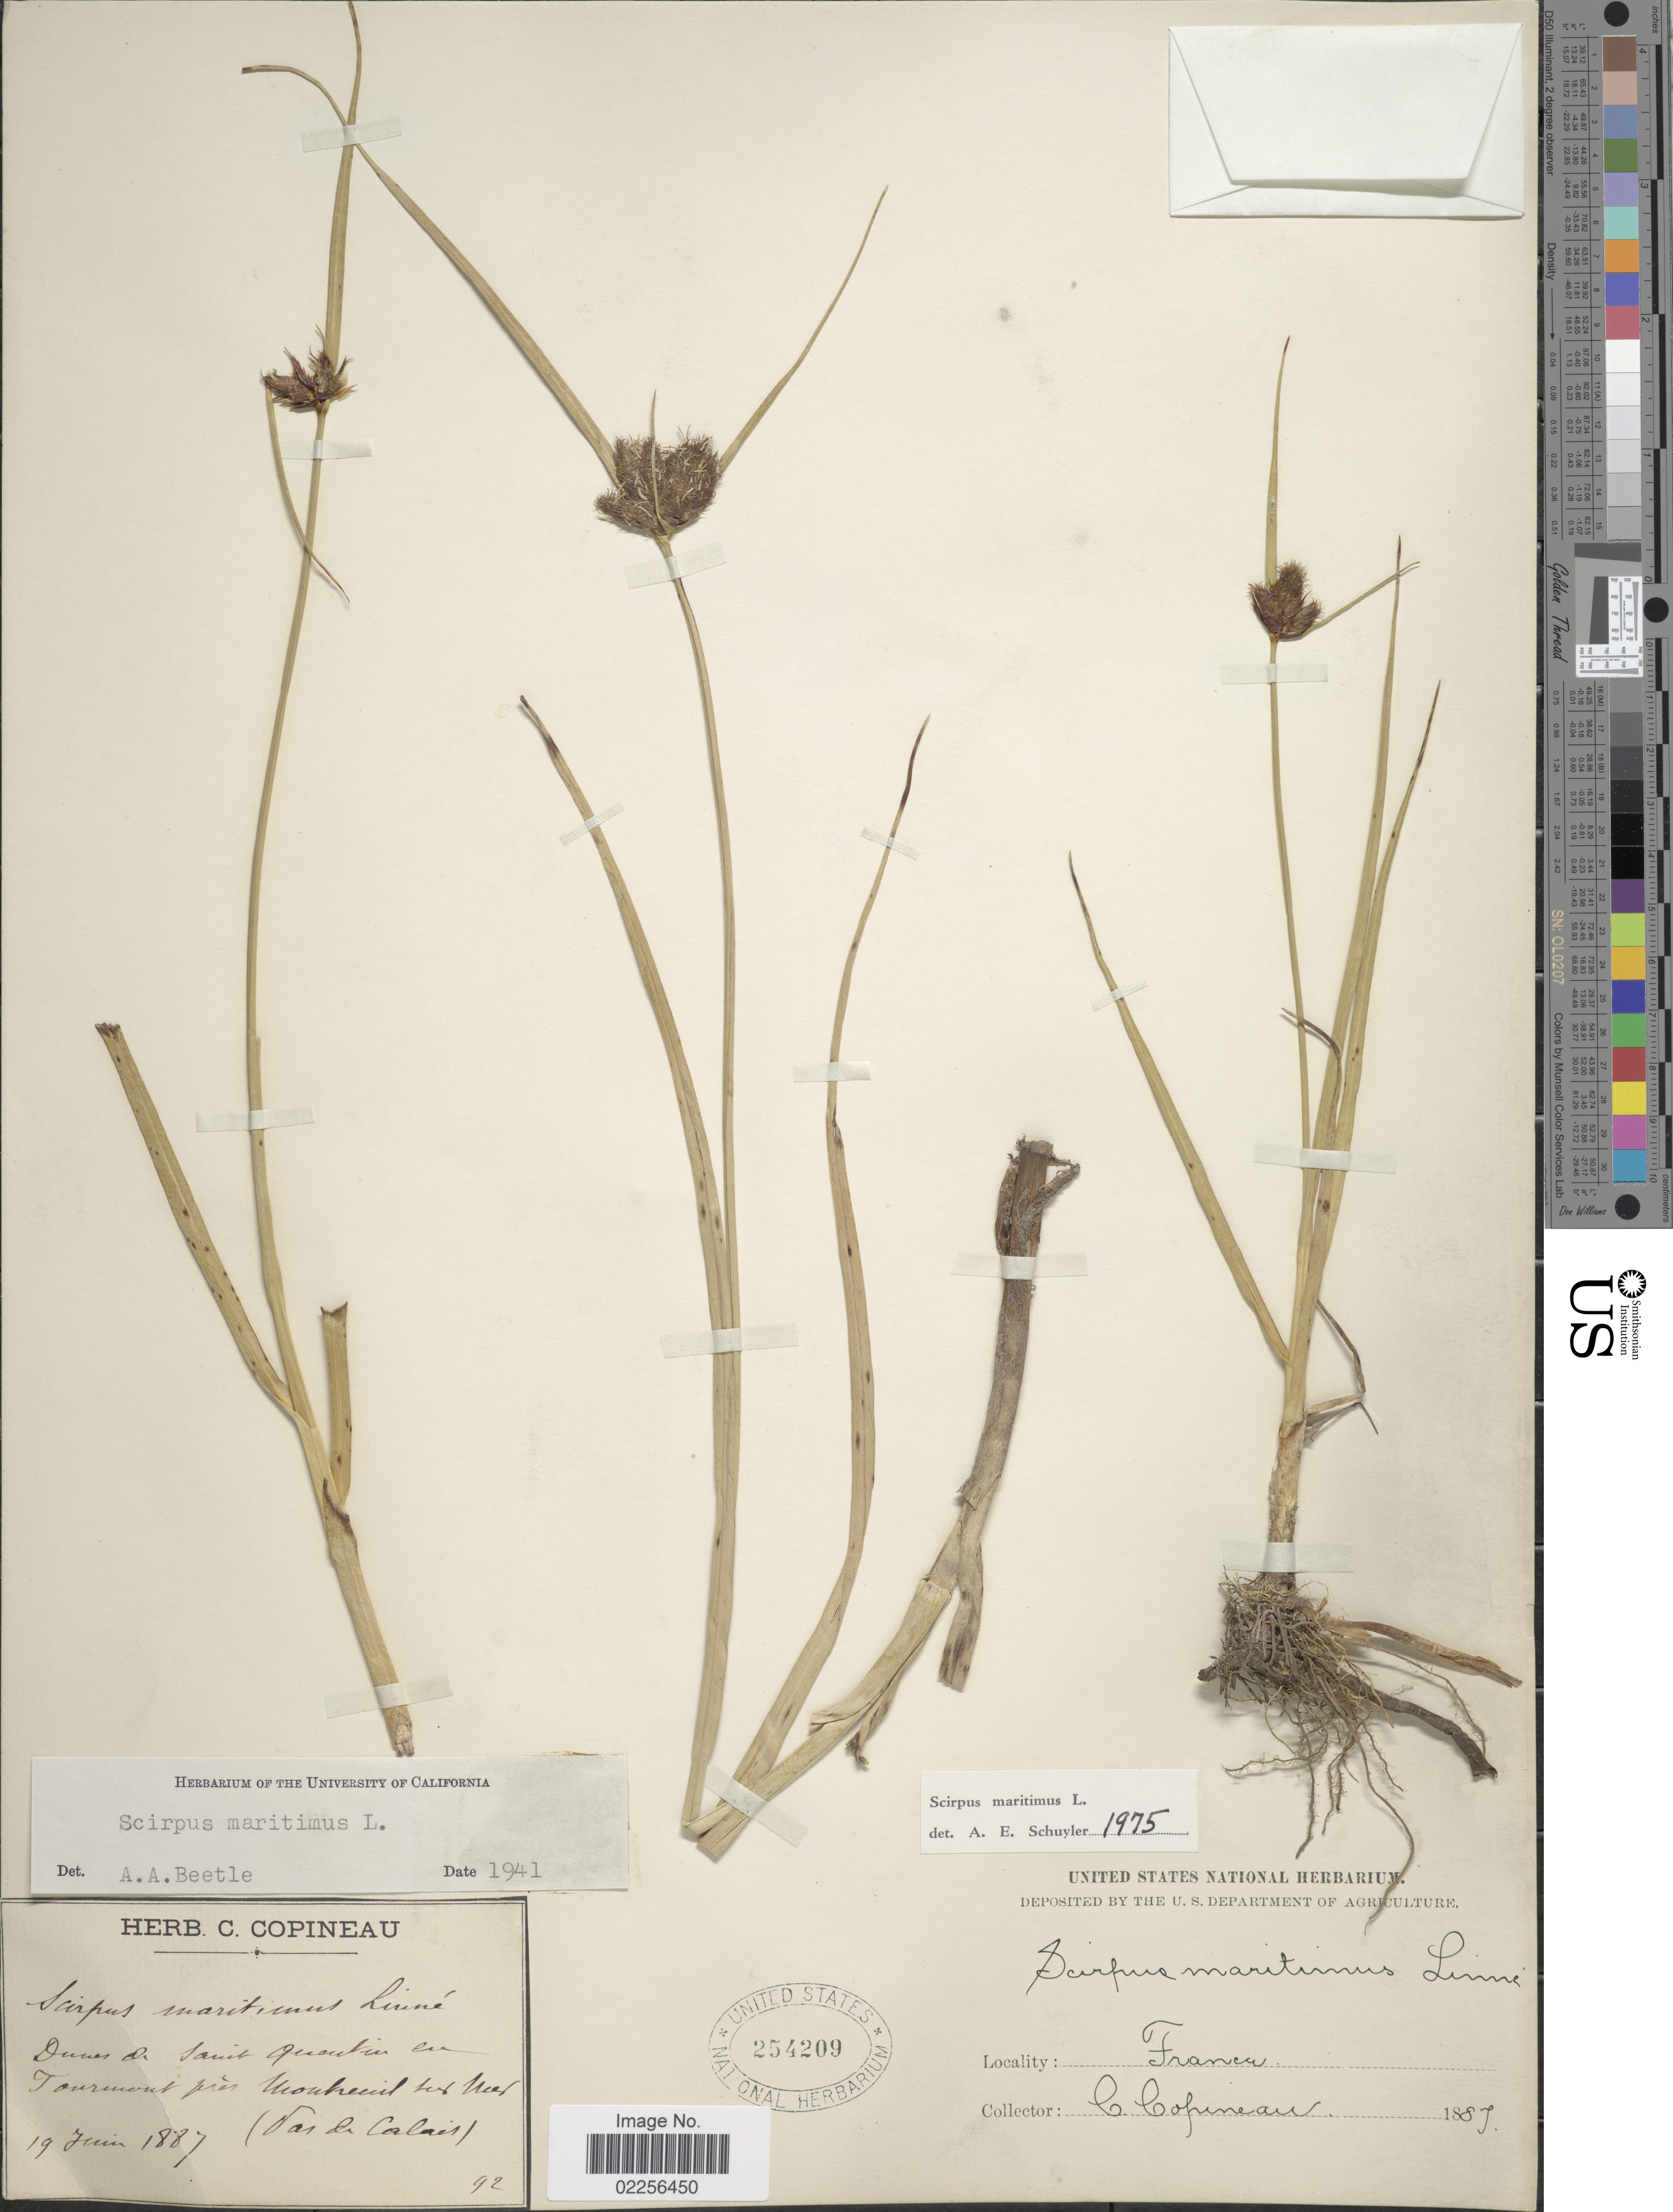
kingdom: Plantae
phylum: Tracheophyta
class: Liliopsida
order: Poales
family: Cyperaceae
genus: Bolboschoenus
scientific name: Bolboschoenus maritimus subsp. maritimus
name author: (L.) Palla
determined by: Strong, Mark T., (BOT), Smithsonian Institution - National Museum of Natural History (UNITED STATES)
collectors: C. Copineau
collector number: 92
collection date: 1887-06-19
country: France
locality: Tourmont pres Montreuil sur Mer (Pas-de-Calais)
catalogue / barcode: US 254209